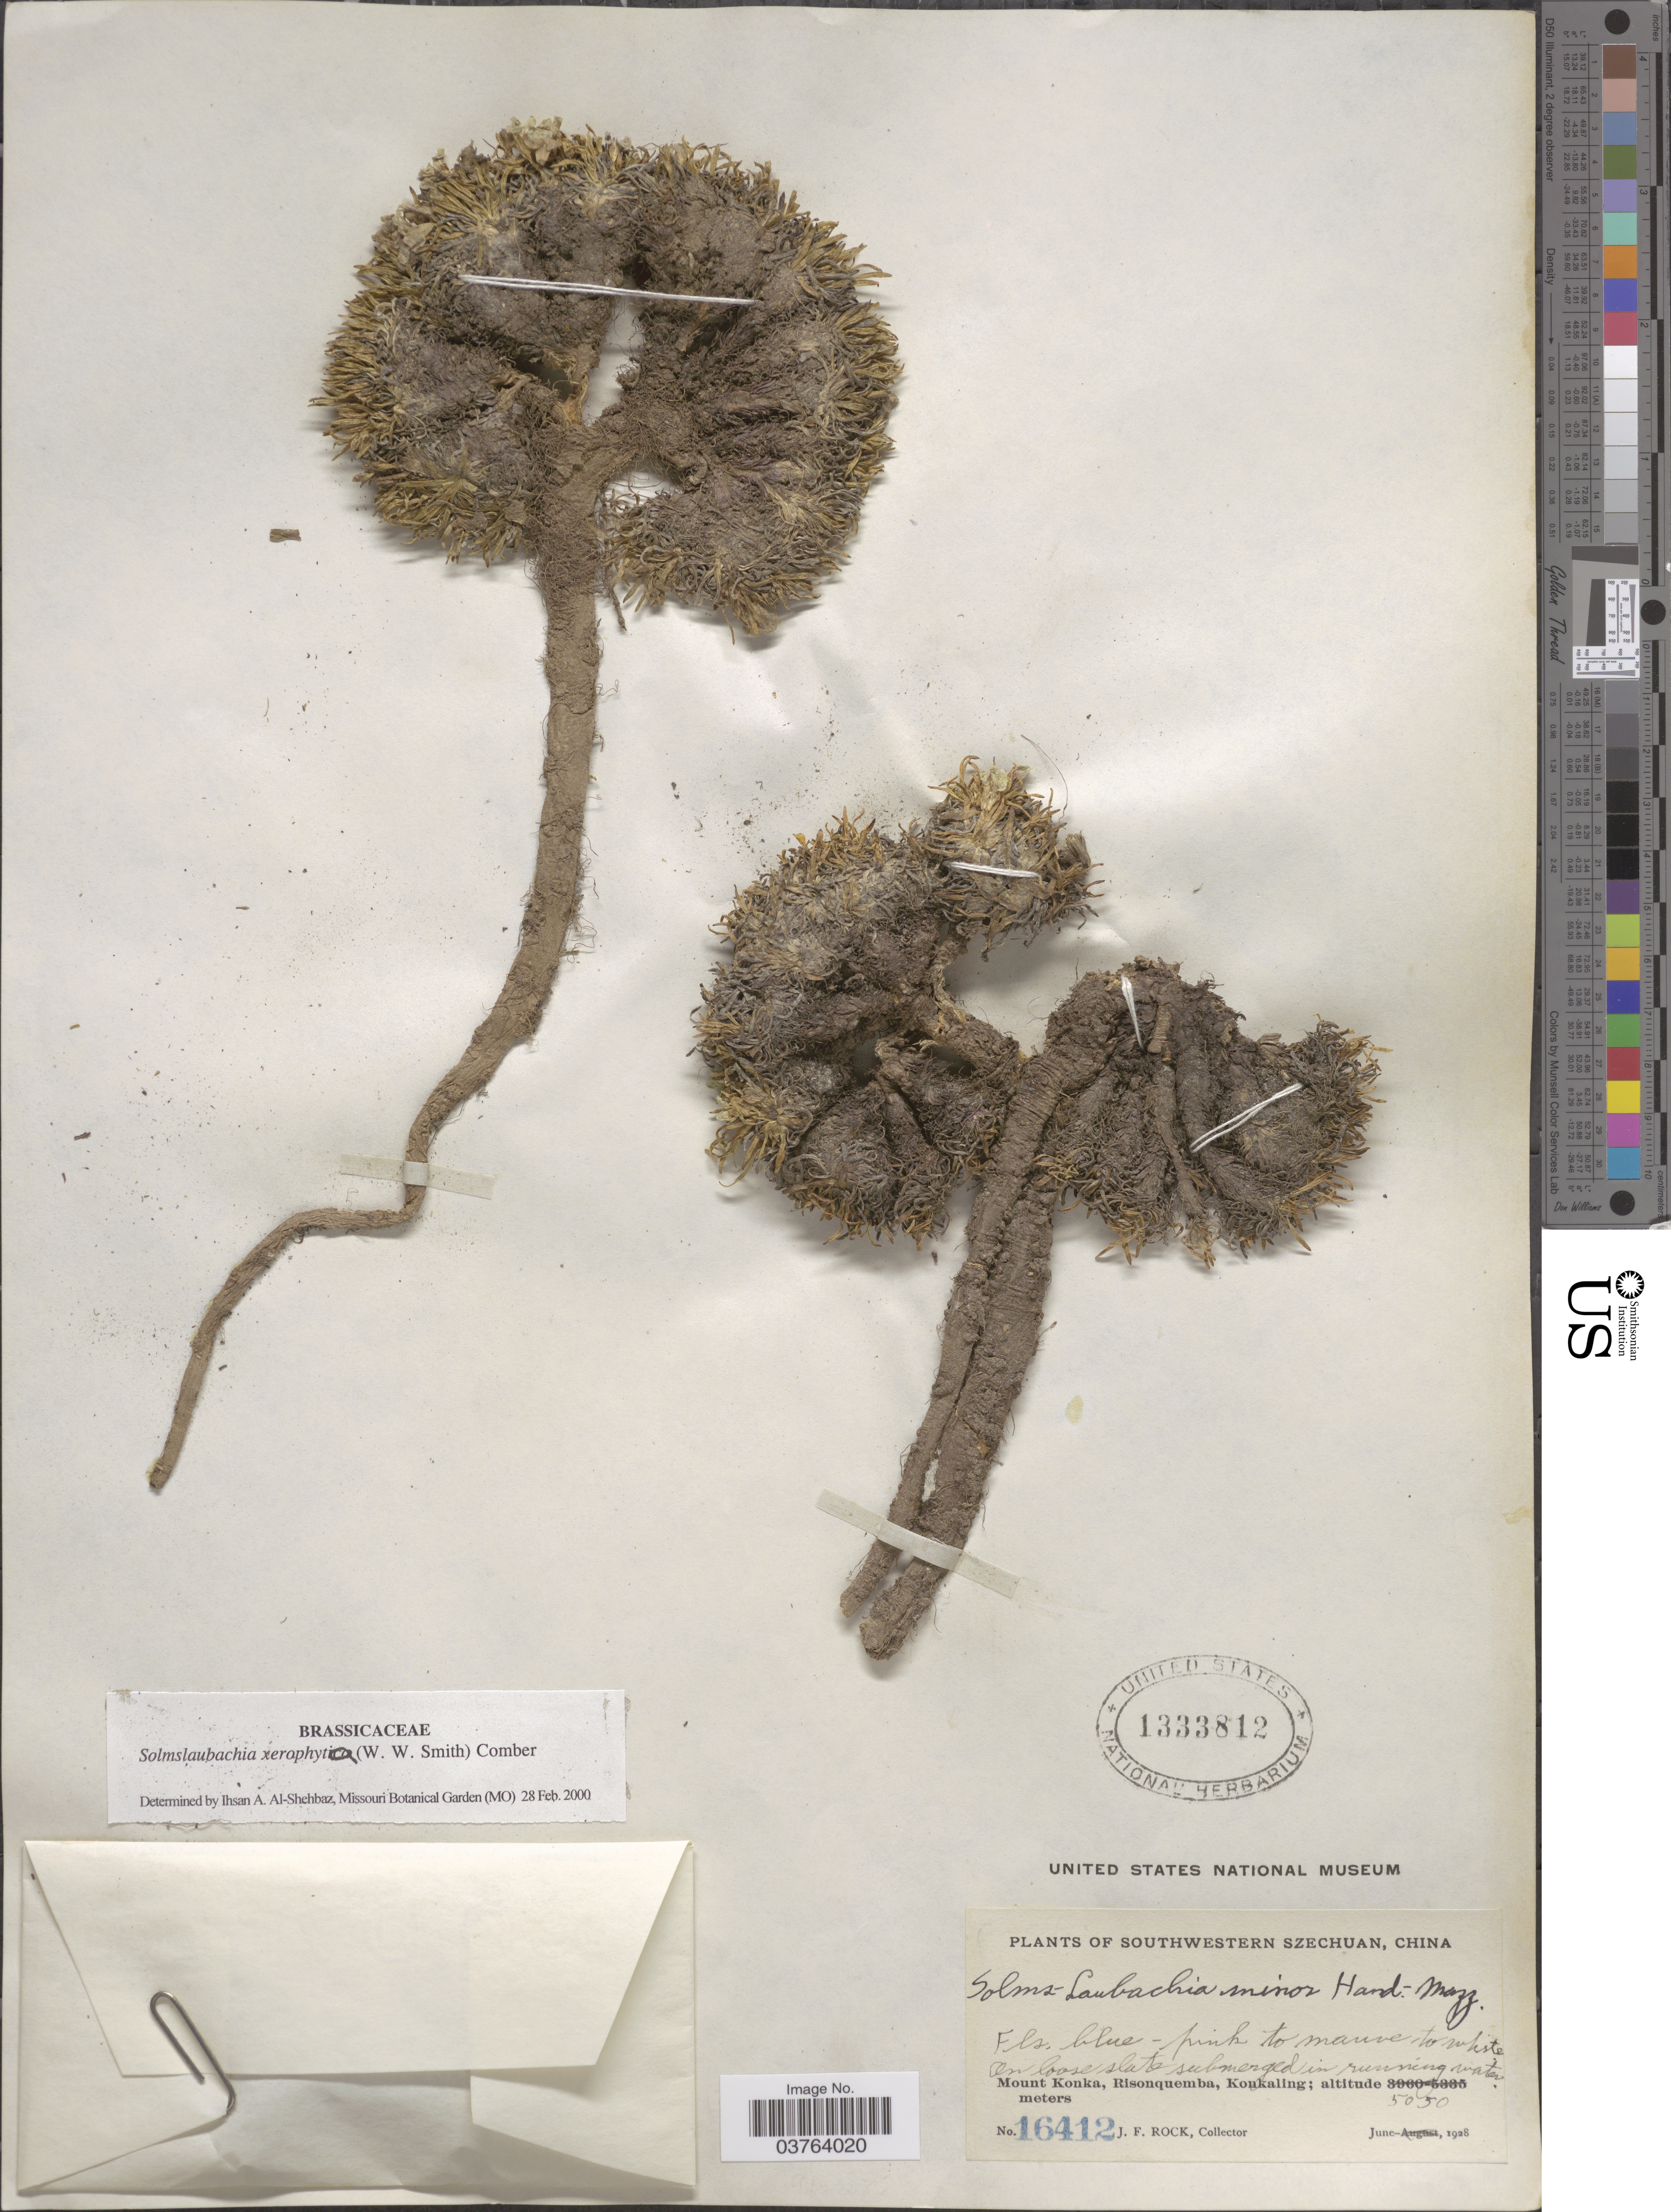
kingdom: Plantae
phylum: Tracheophyta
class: Magnoliopsida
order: Brassicales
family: Brassicaceae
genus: Solms-Laubachia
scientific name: Solms-laubachia xerophyta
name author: (W.W. Sm.) H.F. Comber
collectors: J. Rock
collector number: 16412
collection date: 1928-06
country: China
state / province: Sichuan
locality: Southwestern Szechuan. Mount Konka, Risonquemba, Konkaling.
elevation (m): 5050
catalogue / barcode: US 1333812